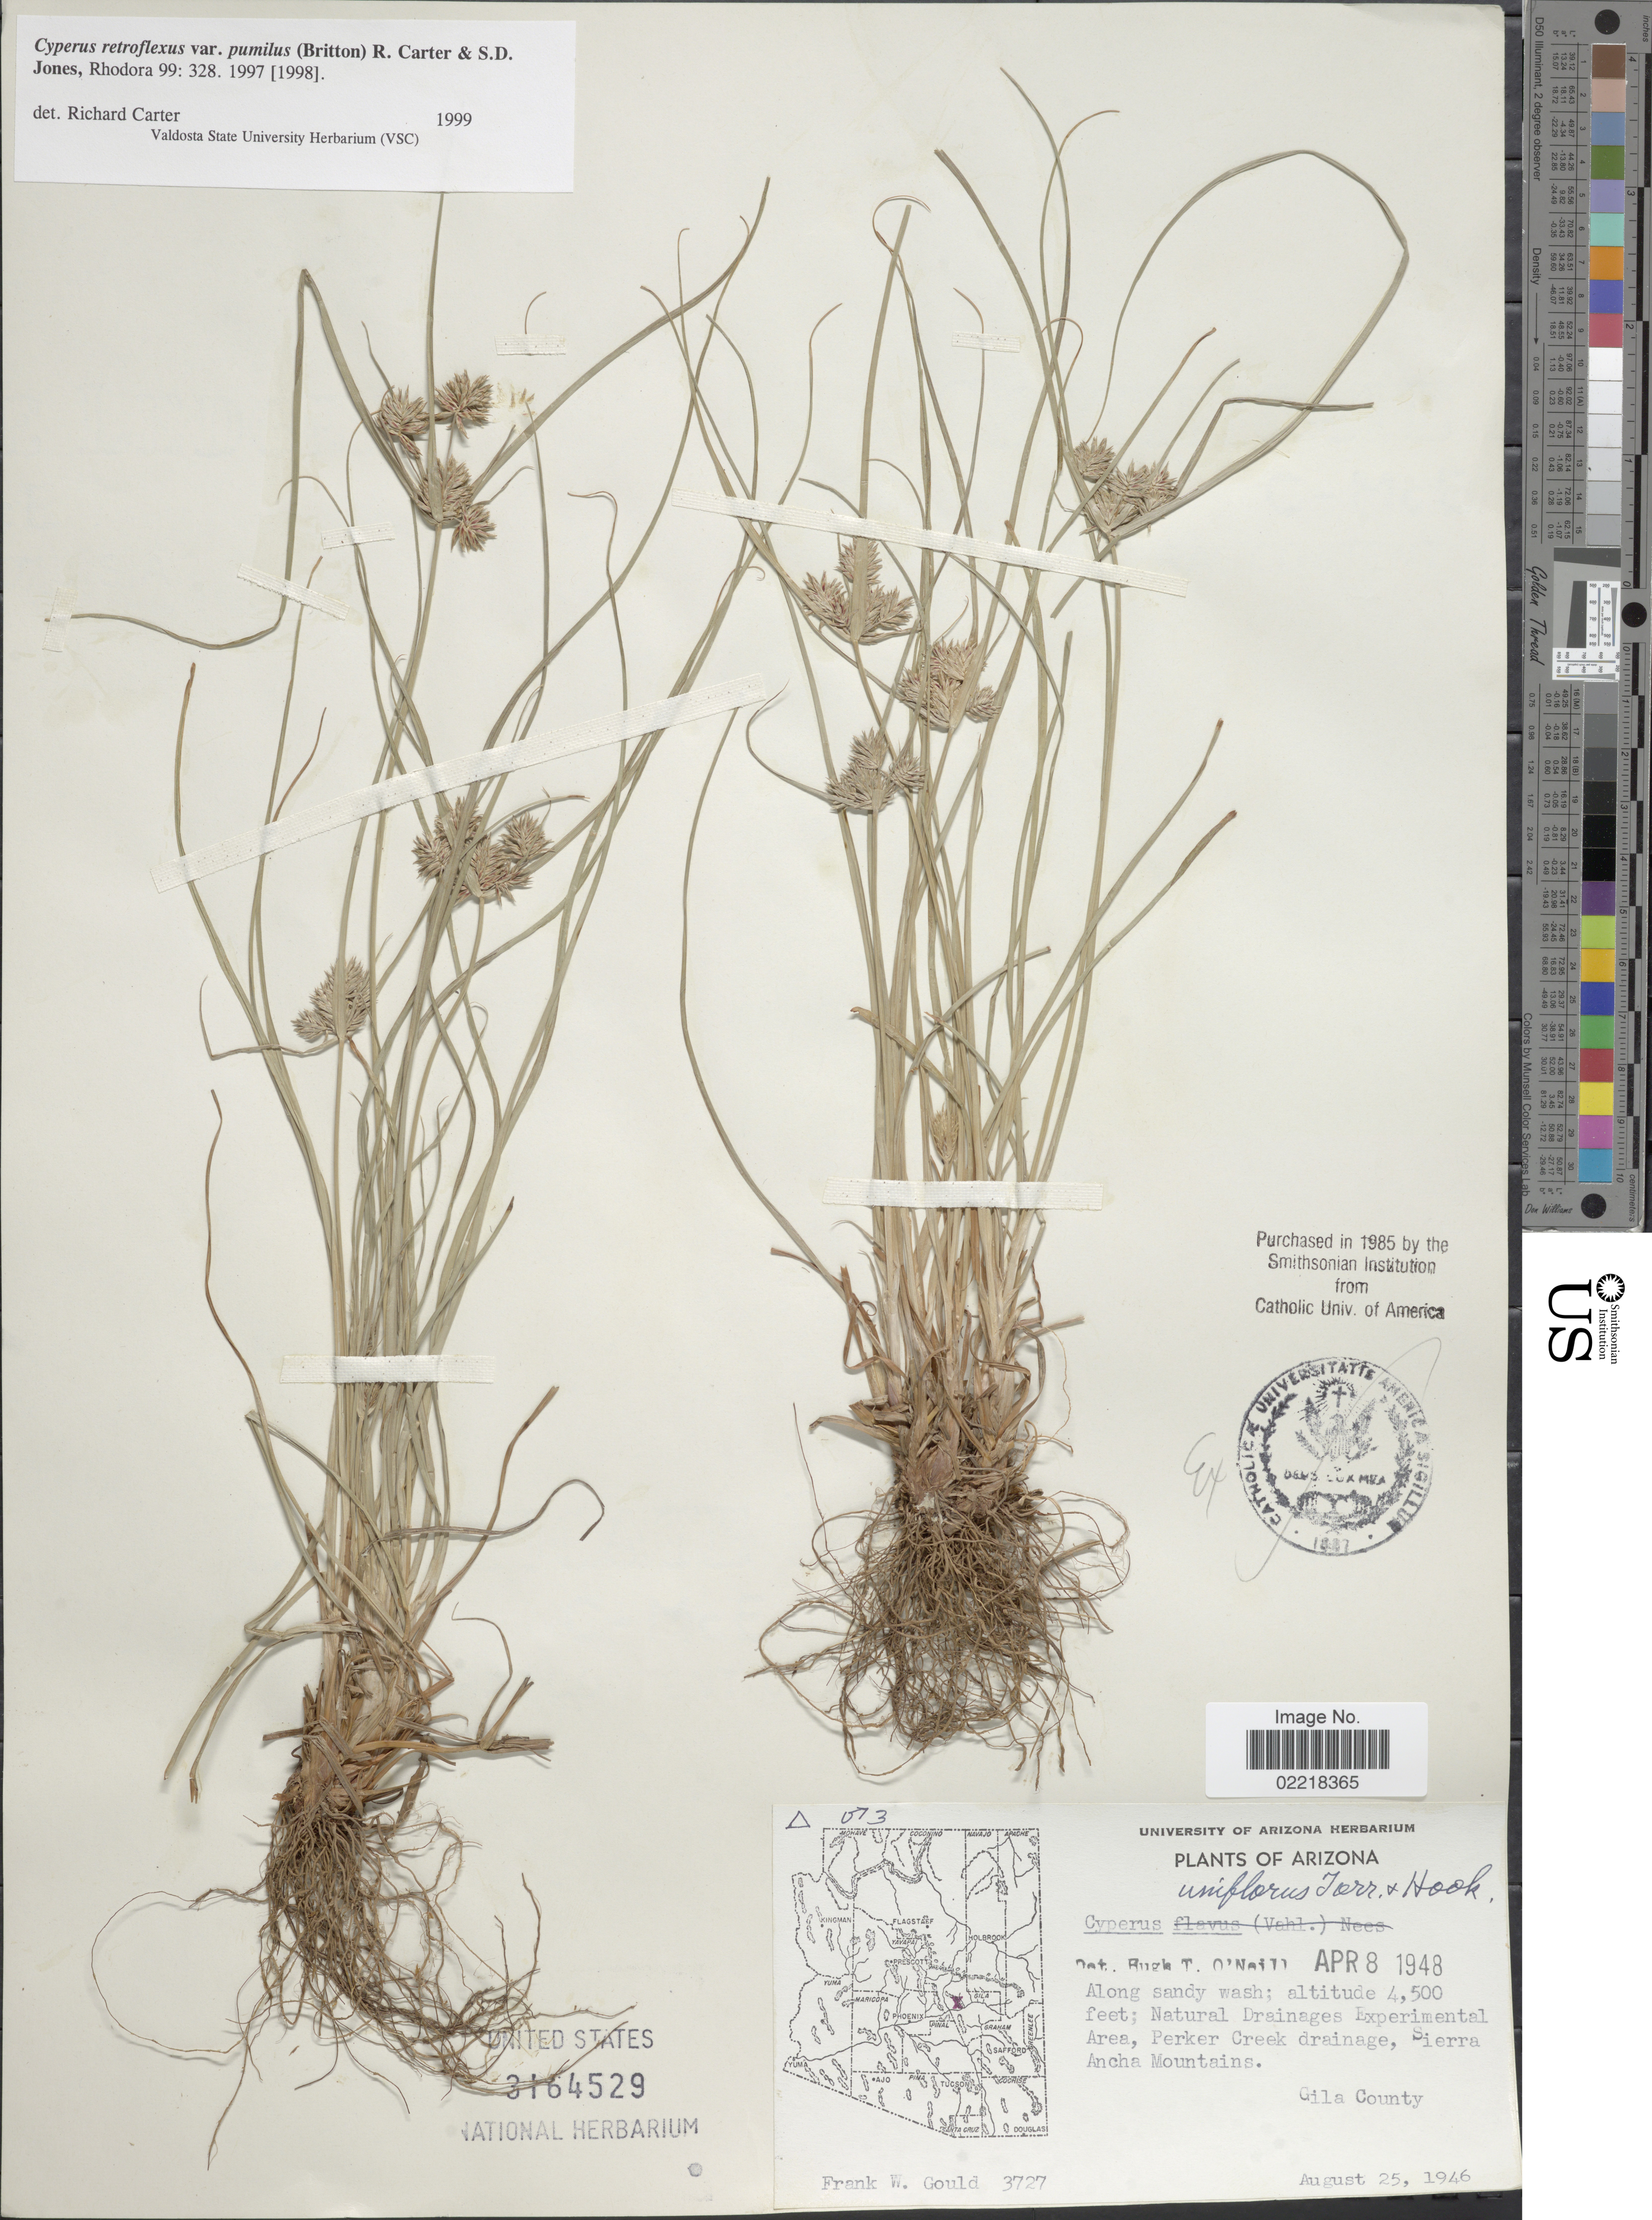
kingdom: Plantae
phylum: Tracheophyta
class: Liliopsida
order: Poales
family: Cyperaceae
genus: Cyperus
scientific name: Cyperus retroflexus var. pumilus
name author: (Britton) R. Carter & S.D. Jones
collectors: F. W. Gould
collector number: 3727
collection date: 1946-08-25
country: United States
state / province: Arizona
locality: Along sandy wash, Perker Creek drainage, Sierra Ancha Mountains, Gila County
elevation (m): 1372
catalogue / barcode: US 3164529